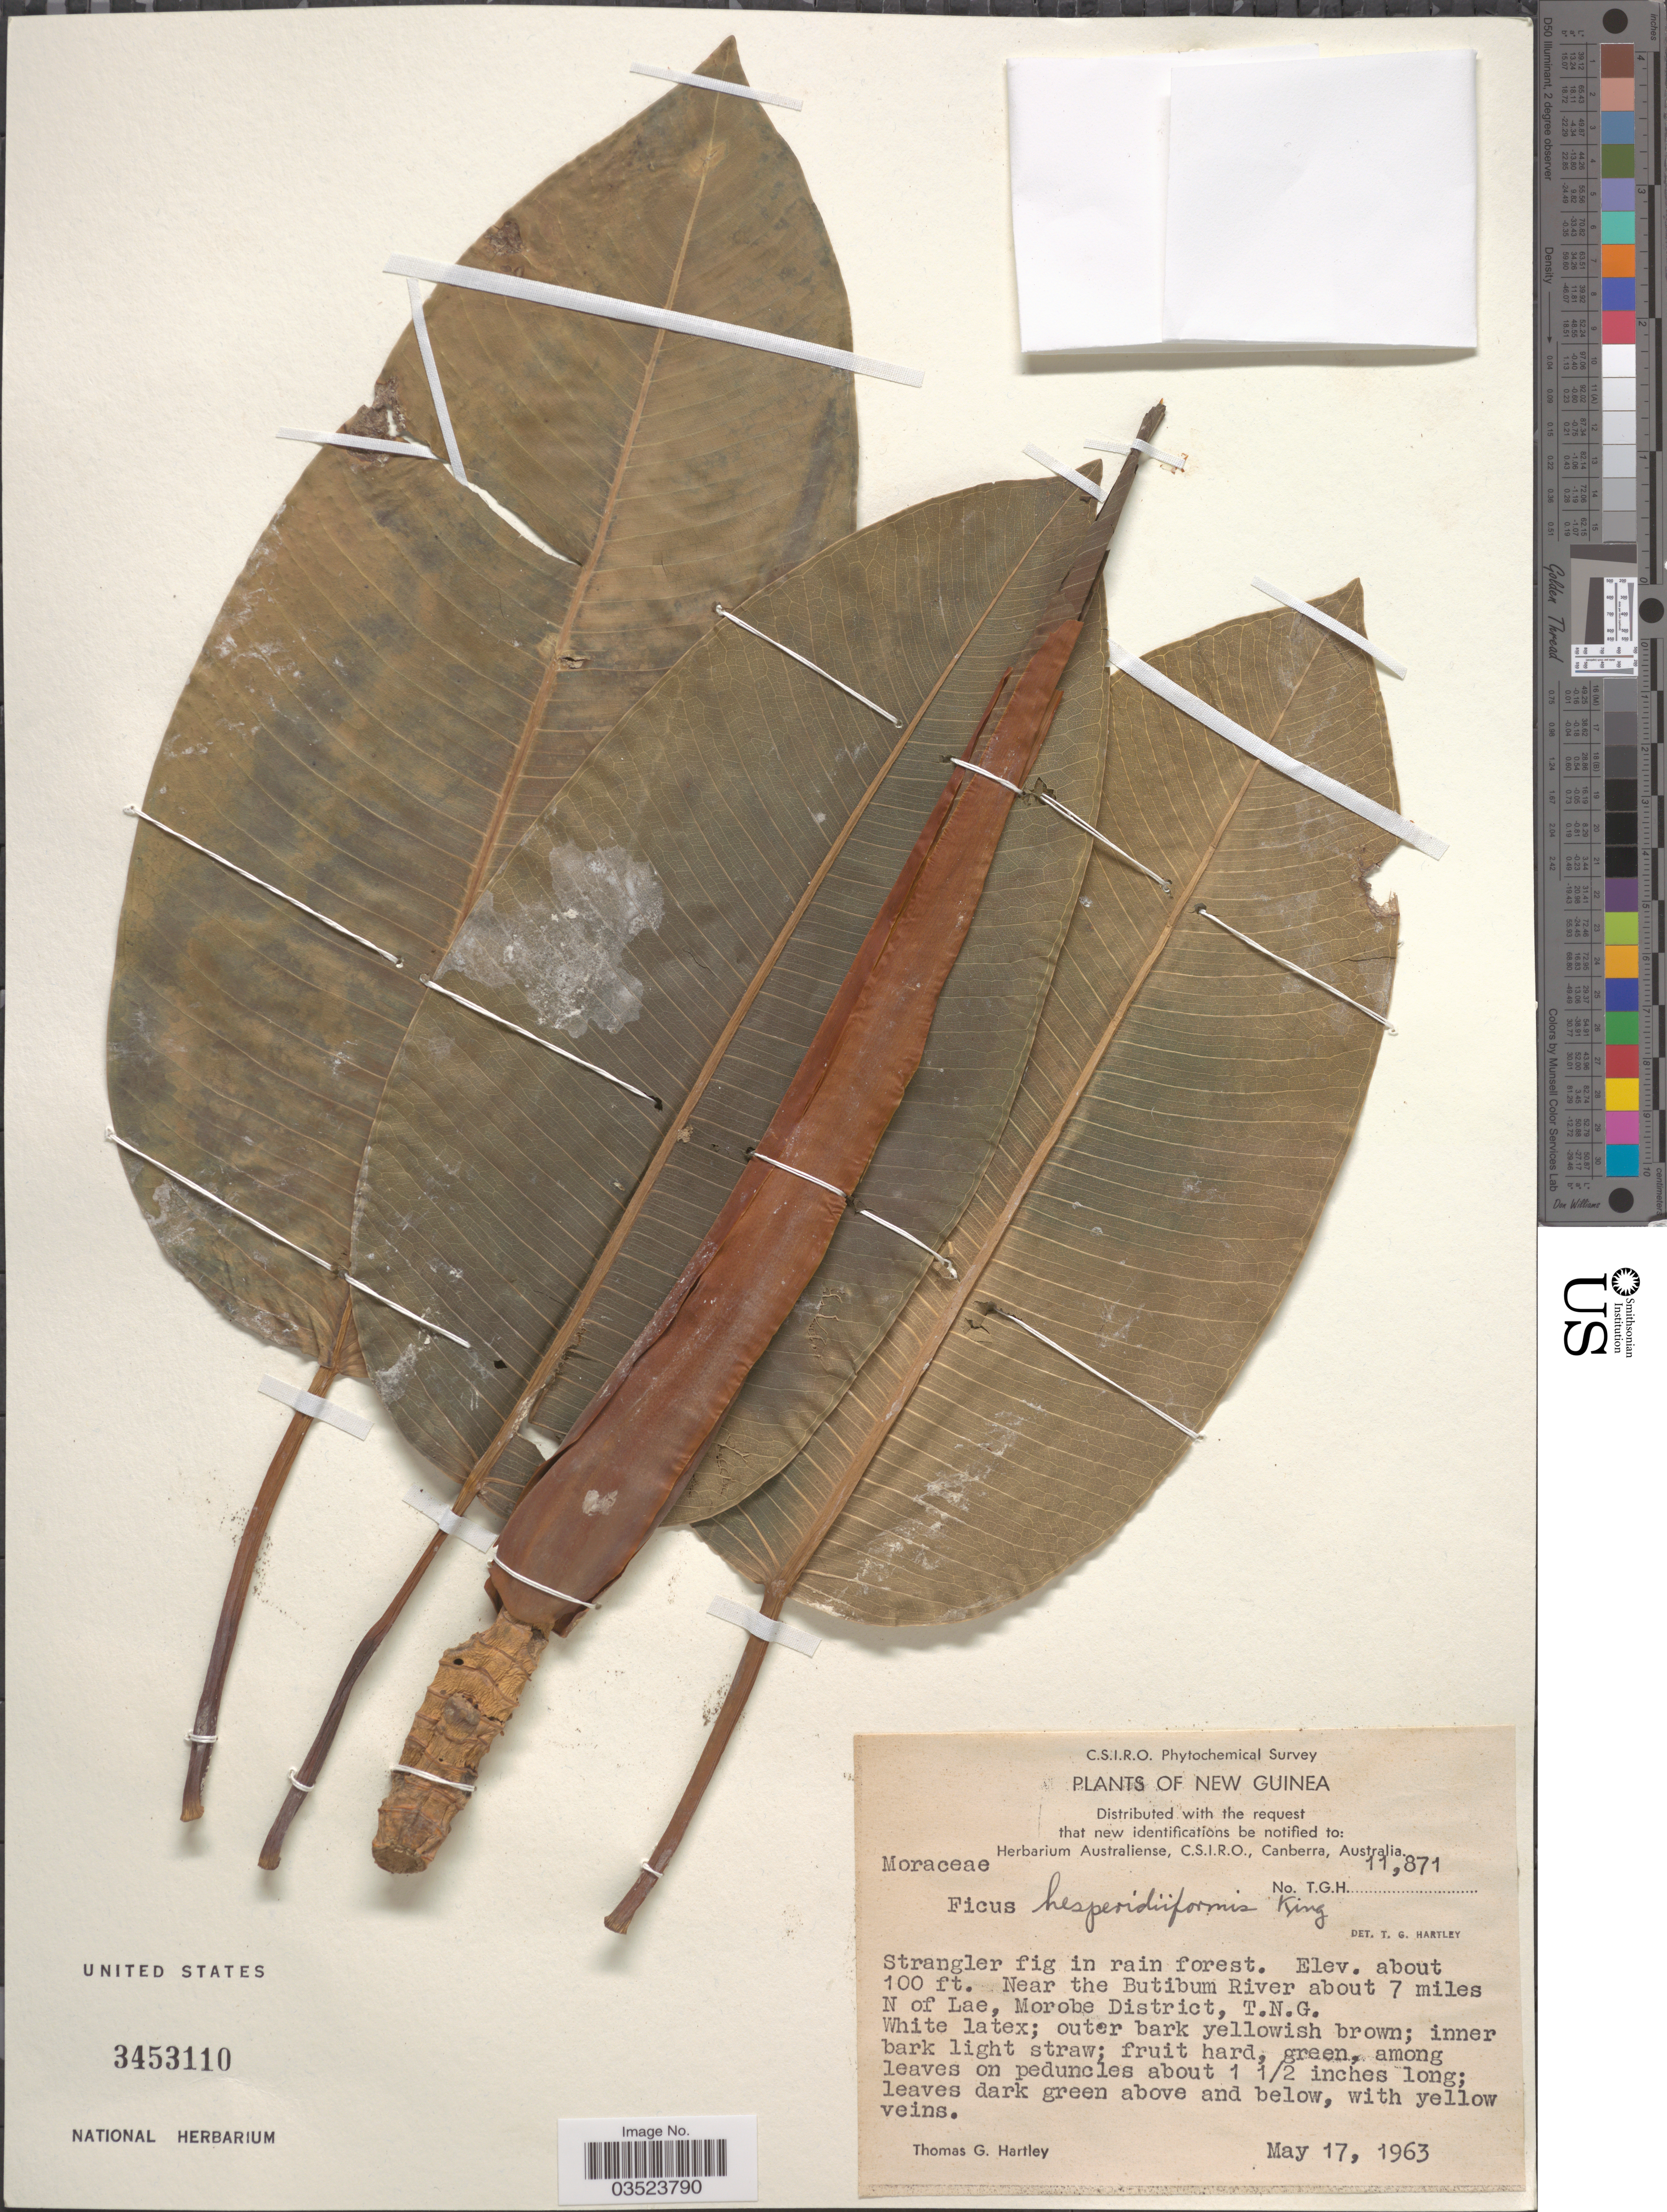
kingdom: Plantae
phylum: Tracheophyta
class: Magnoliopsida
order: Rosales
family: Moraceae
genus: Ficus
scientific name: Ficus hesperidiiformis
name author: R.M. King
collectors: T. G. Hartley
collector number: TGH11871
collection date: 1963-05-17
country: Papua New Guinea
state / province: Morobe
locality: New Guinea. Near the Butibum River about 7 miles N of Lae, Morobe District, T.N.G.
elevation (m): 30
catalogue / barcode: US 3453110